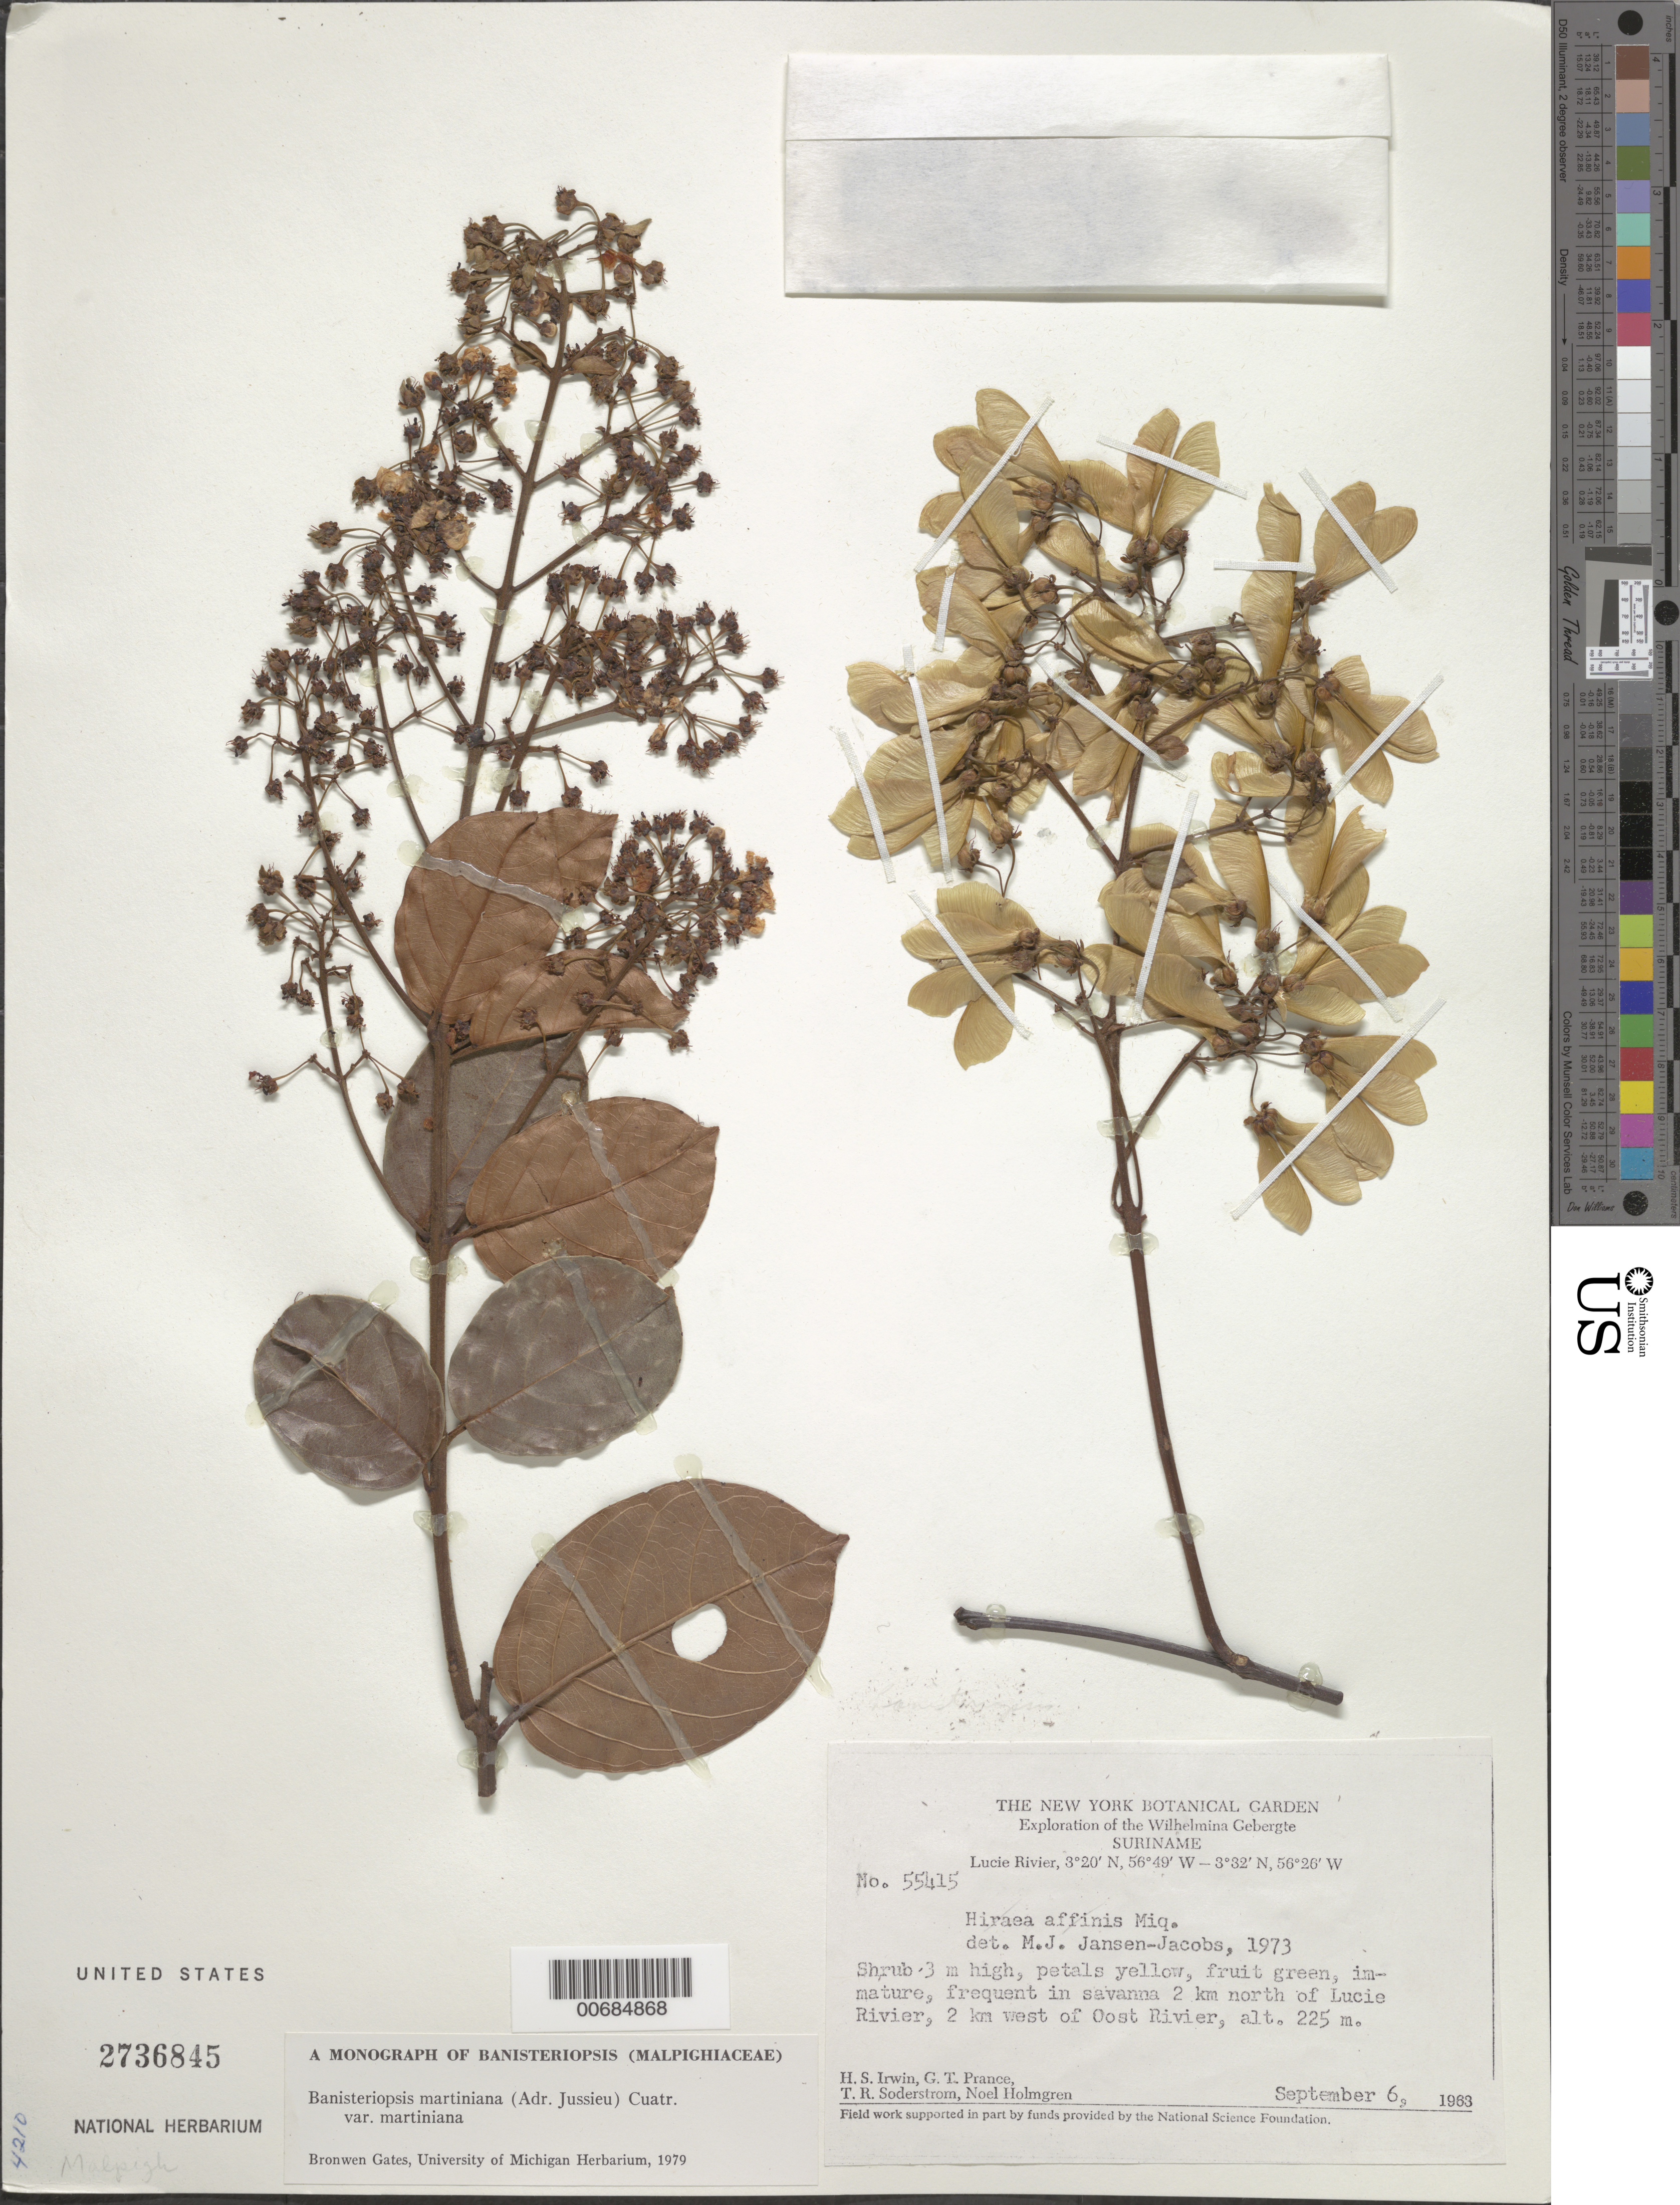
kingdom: Plantae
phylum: Tracheophyta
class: Magnoliopsida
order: Malpighiales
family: Malpighiaceae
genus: Banisteriopsis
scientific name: Banisteriopsis martiniana var. martiniana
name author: (A. Juss.) Cuatrec.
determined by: Gates, B.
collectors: H. Irwin, G. T. Prance, T. R. Soderstrom & N. H. Holmgren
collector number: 55415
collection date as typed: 6-Sep-63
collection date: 1963-09-06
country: Suriname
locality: Lucie R., 2 km W of Oost R.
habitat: Savanna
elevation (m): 225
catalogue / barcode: US 2736845